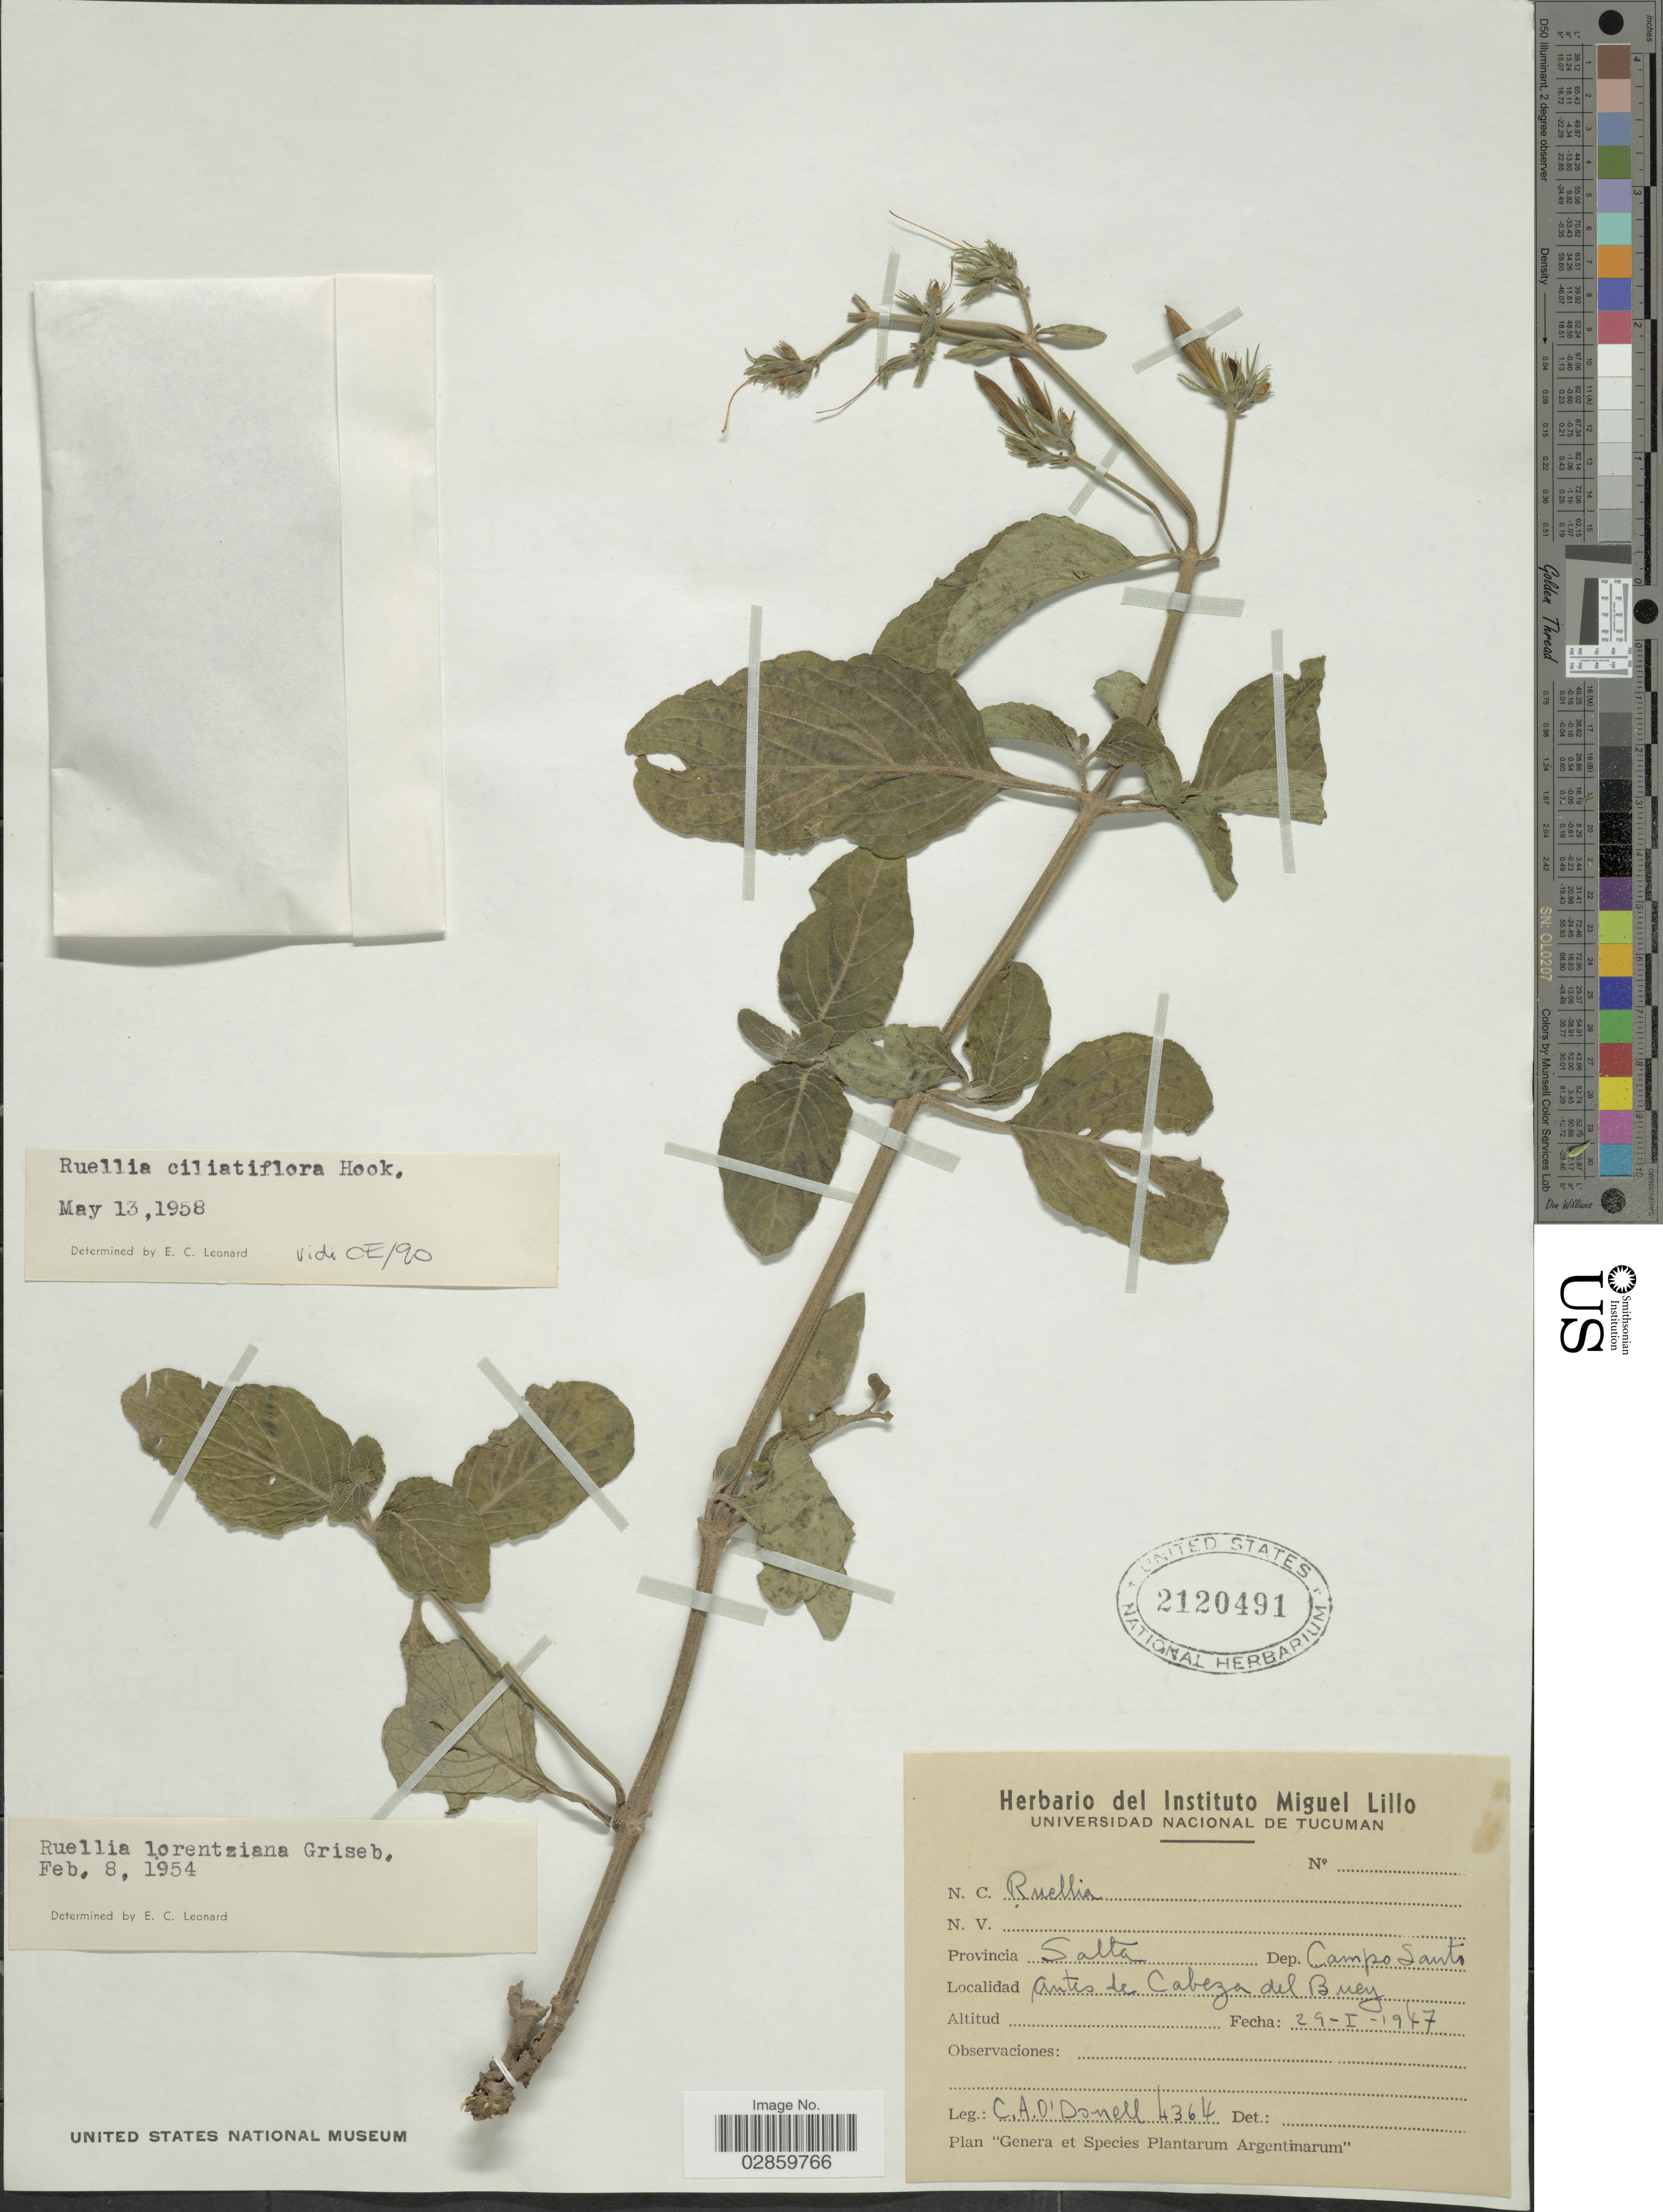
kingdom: Plantae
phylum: Tracheophyta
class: Magnoliopsida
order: Lamiales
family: Acanthaceae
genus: Ruellia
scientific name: Ruellia ciliatiflora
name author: Hook.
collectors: C. O'Donell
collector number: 4364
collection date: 1947-01-29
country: Argentina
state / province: Salta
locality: Dep. Campo Santo. Antes de Cabeza del Buey.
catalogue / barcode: US 2120491